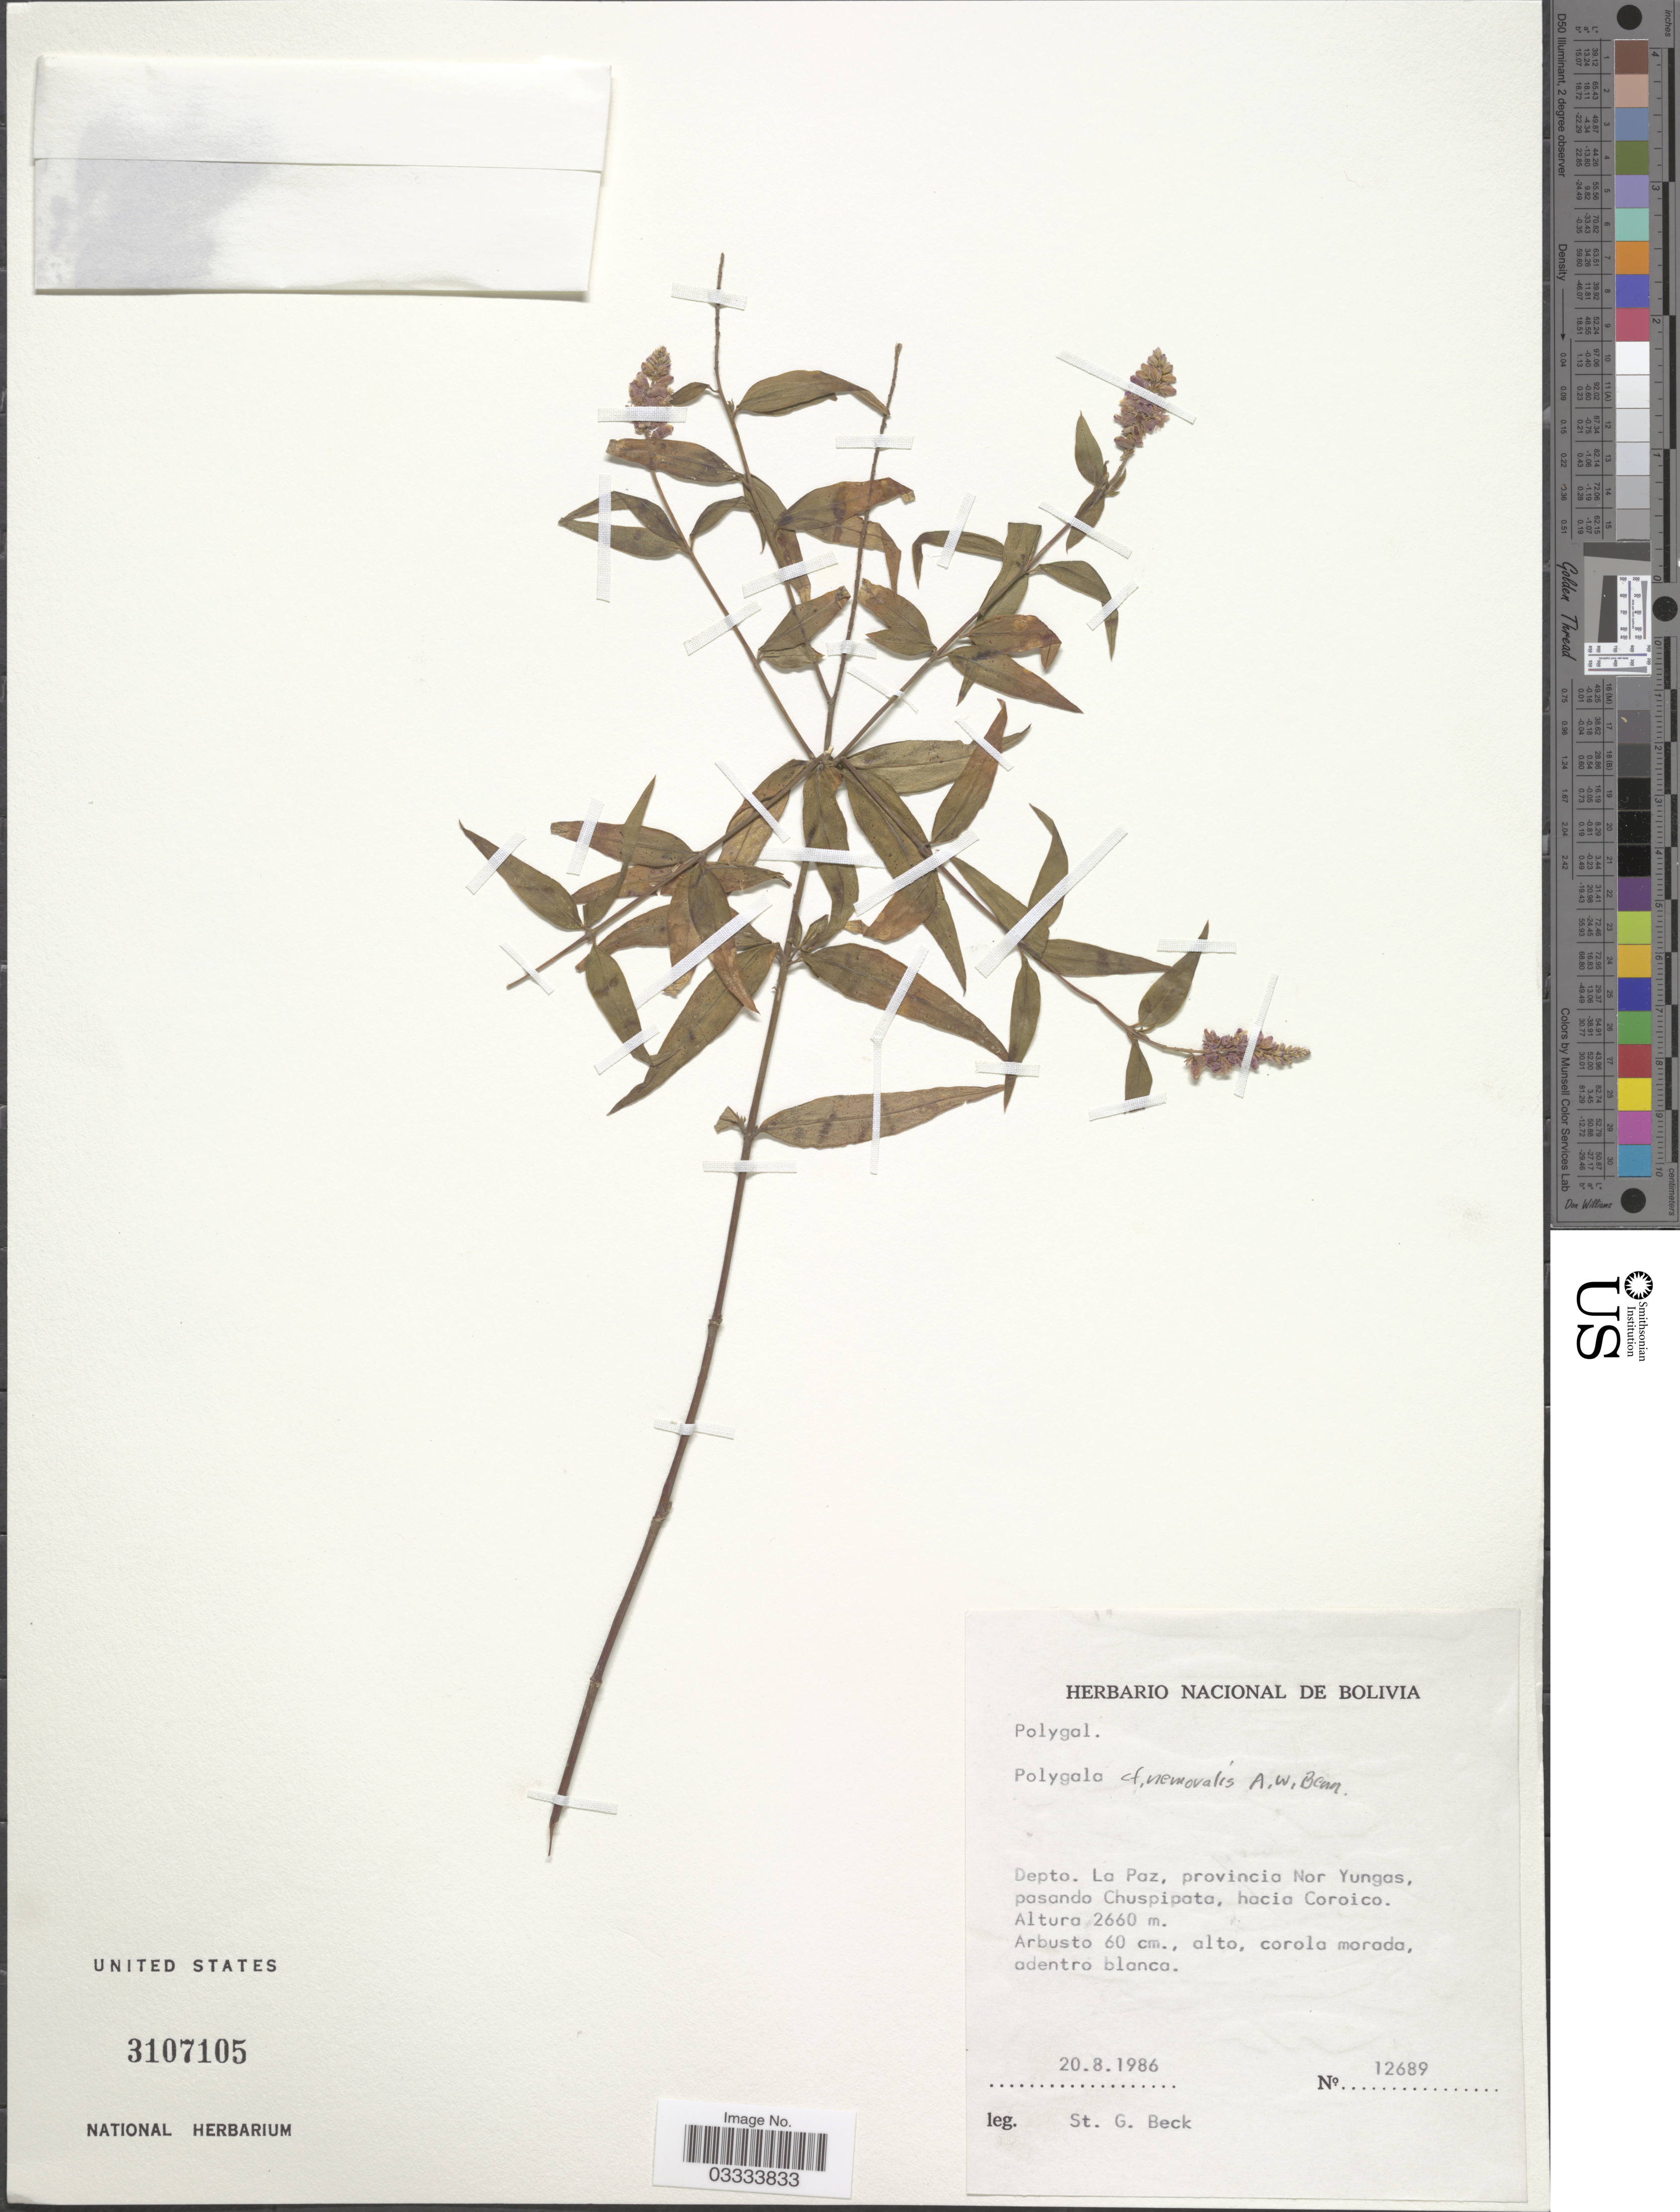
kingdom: Plantae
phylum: Tracheophyta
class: Magnoliopsida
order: Fabales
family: Polygalaceae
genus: Polygala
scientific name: Polygala nemoralis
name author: A.W. Benn.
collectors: S. G. Beck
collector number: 12689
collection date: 1986-08-20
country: Bolivia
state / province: La Paz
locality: Depto. La Paz, provincia Nor Yungas, pasando Chuspipata, hacia Coroico.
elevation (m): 2660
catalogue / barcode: US 3107105